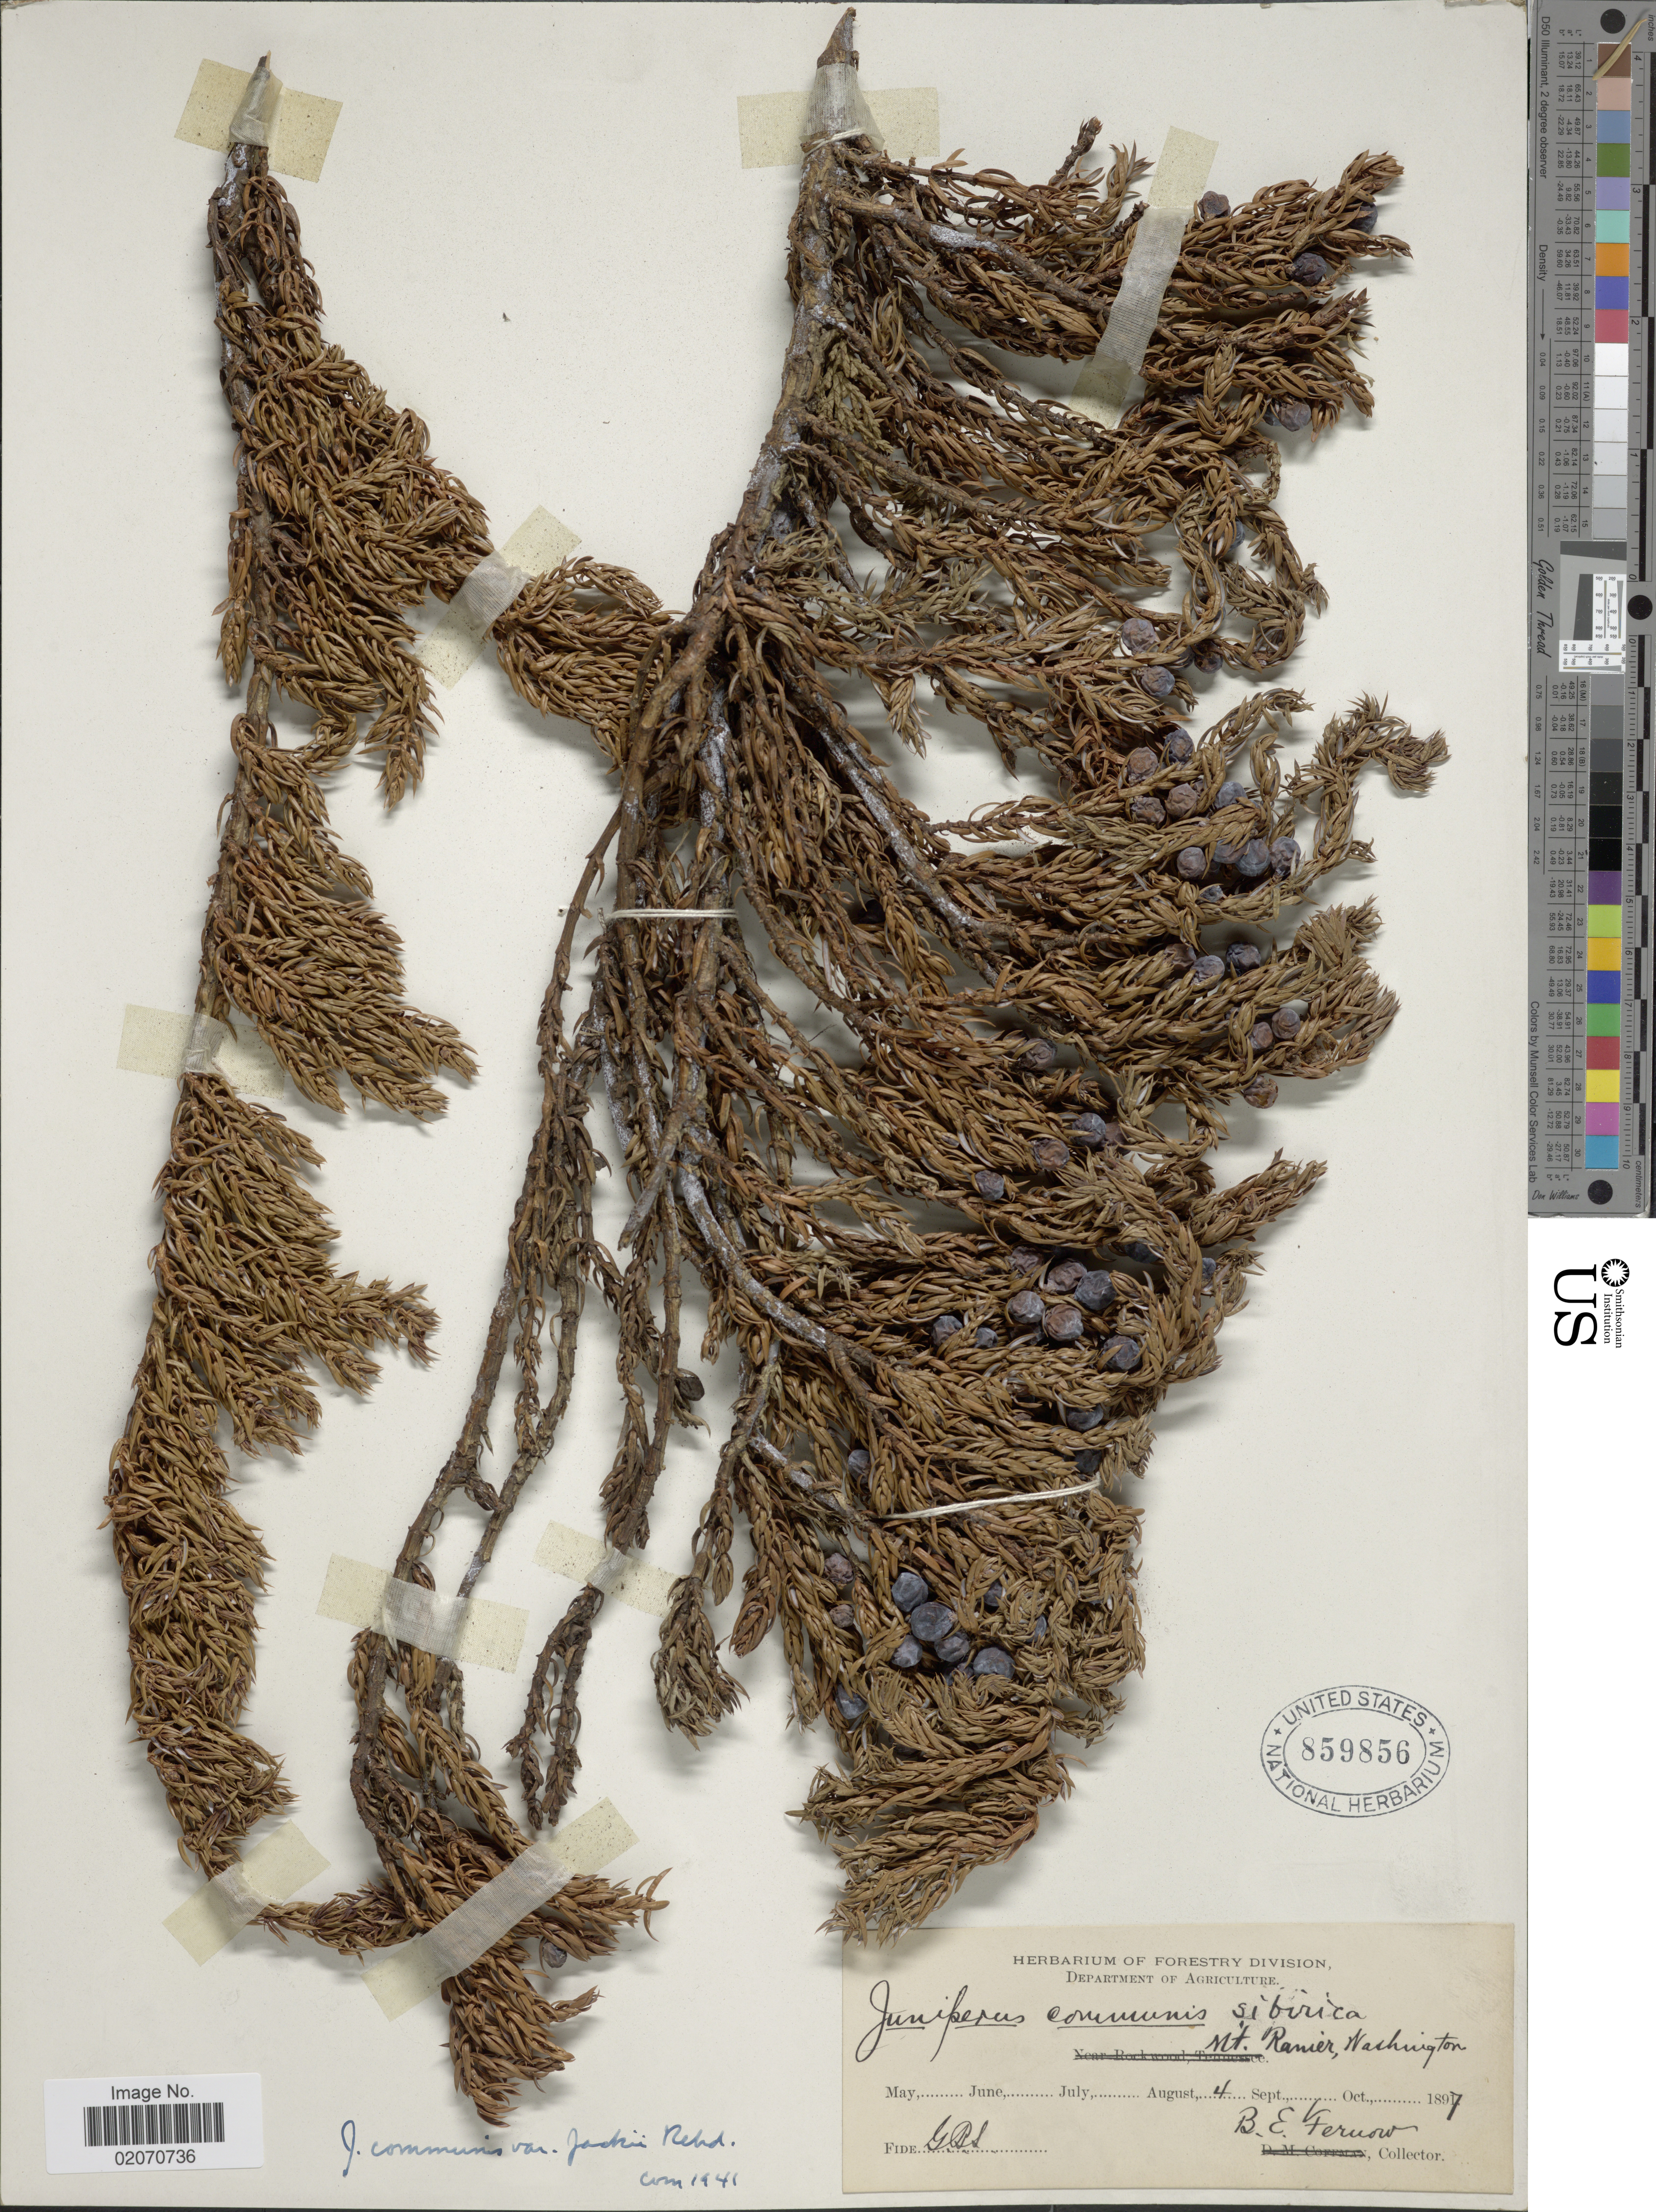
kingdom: Plantae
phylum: Tracheophyta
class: Pinopsida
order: Pinales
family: Cupressaceae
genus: Juniperus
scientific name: Juniperus communis var. jackii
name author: Rehder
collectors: B. Fernow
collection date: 1897-09-04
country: United States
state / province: Washington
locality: Mt. Ranier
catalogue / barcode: US 859856